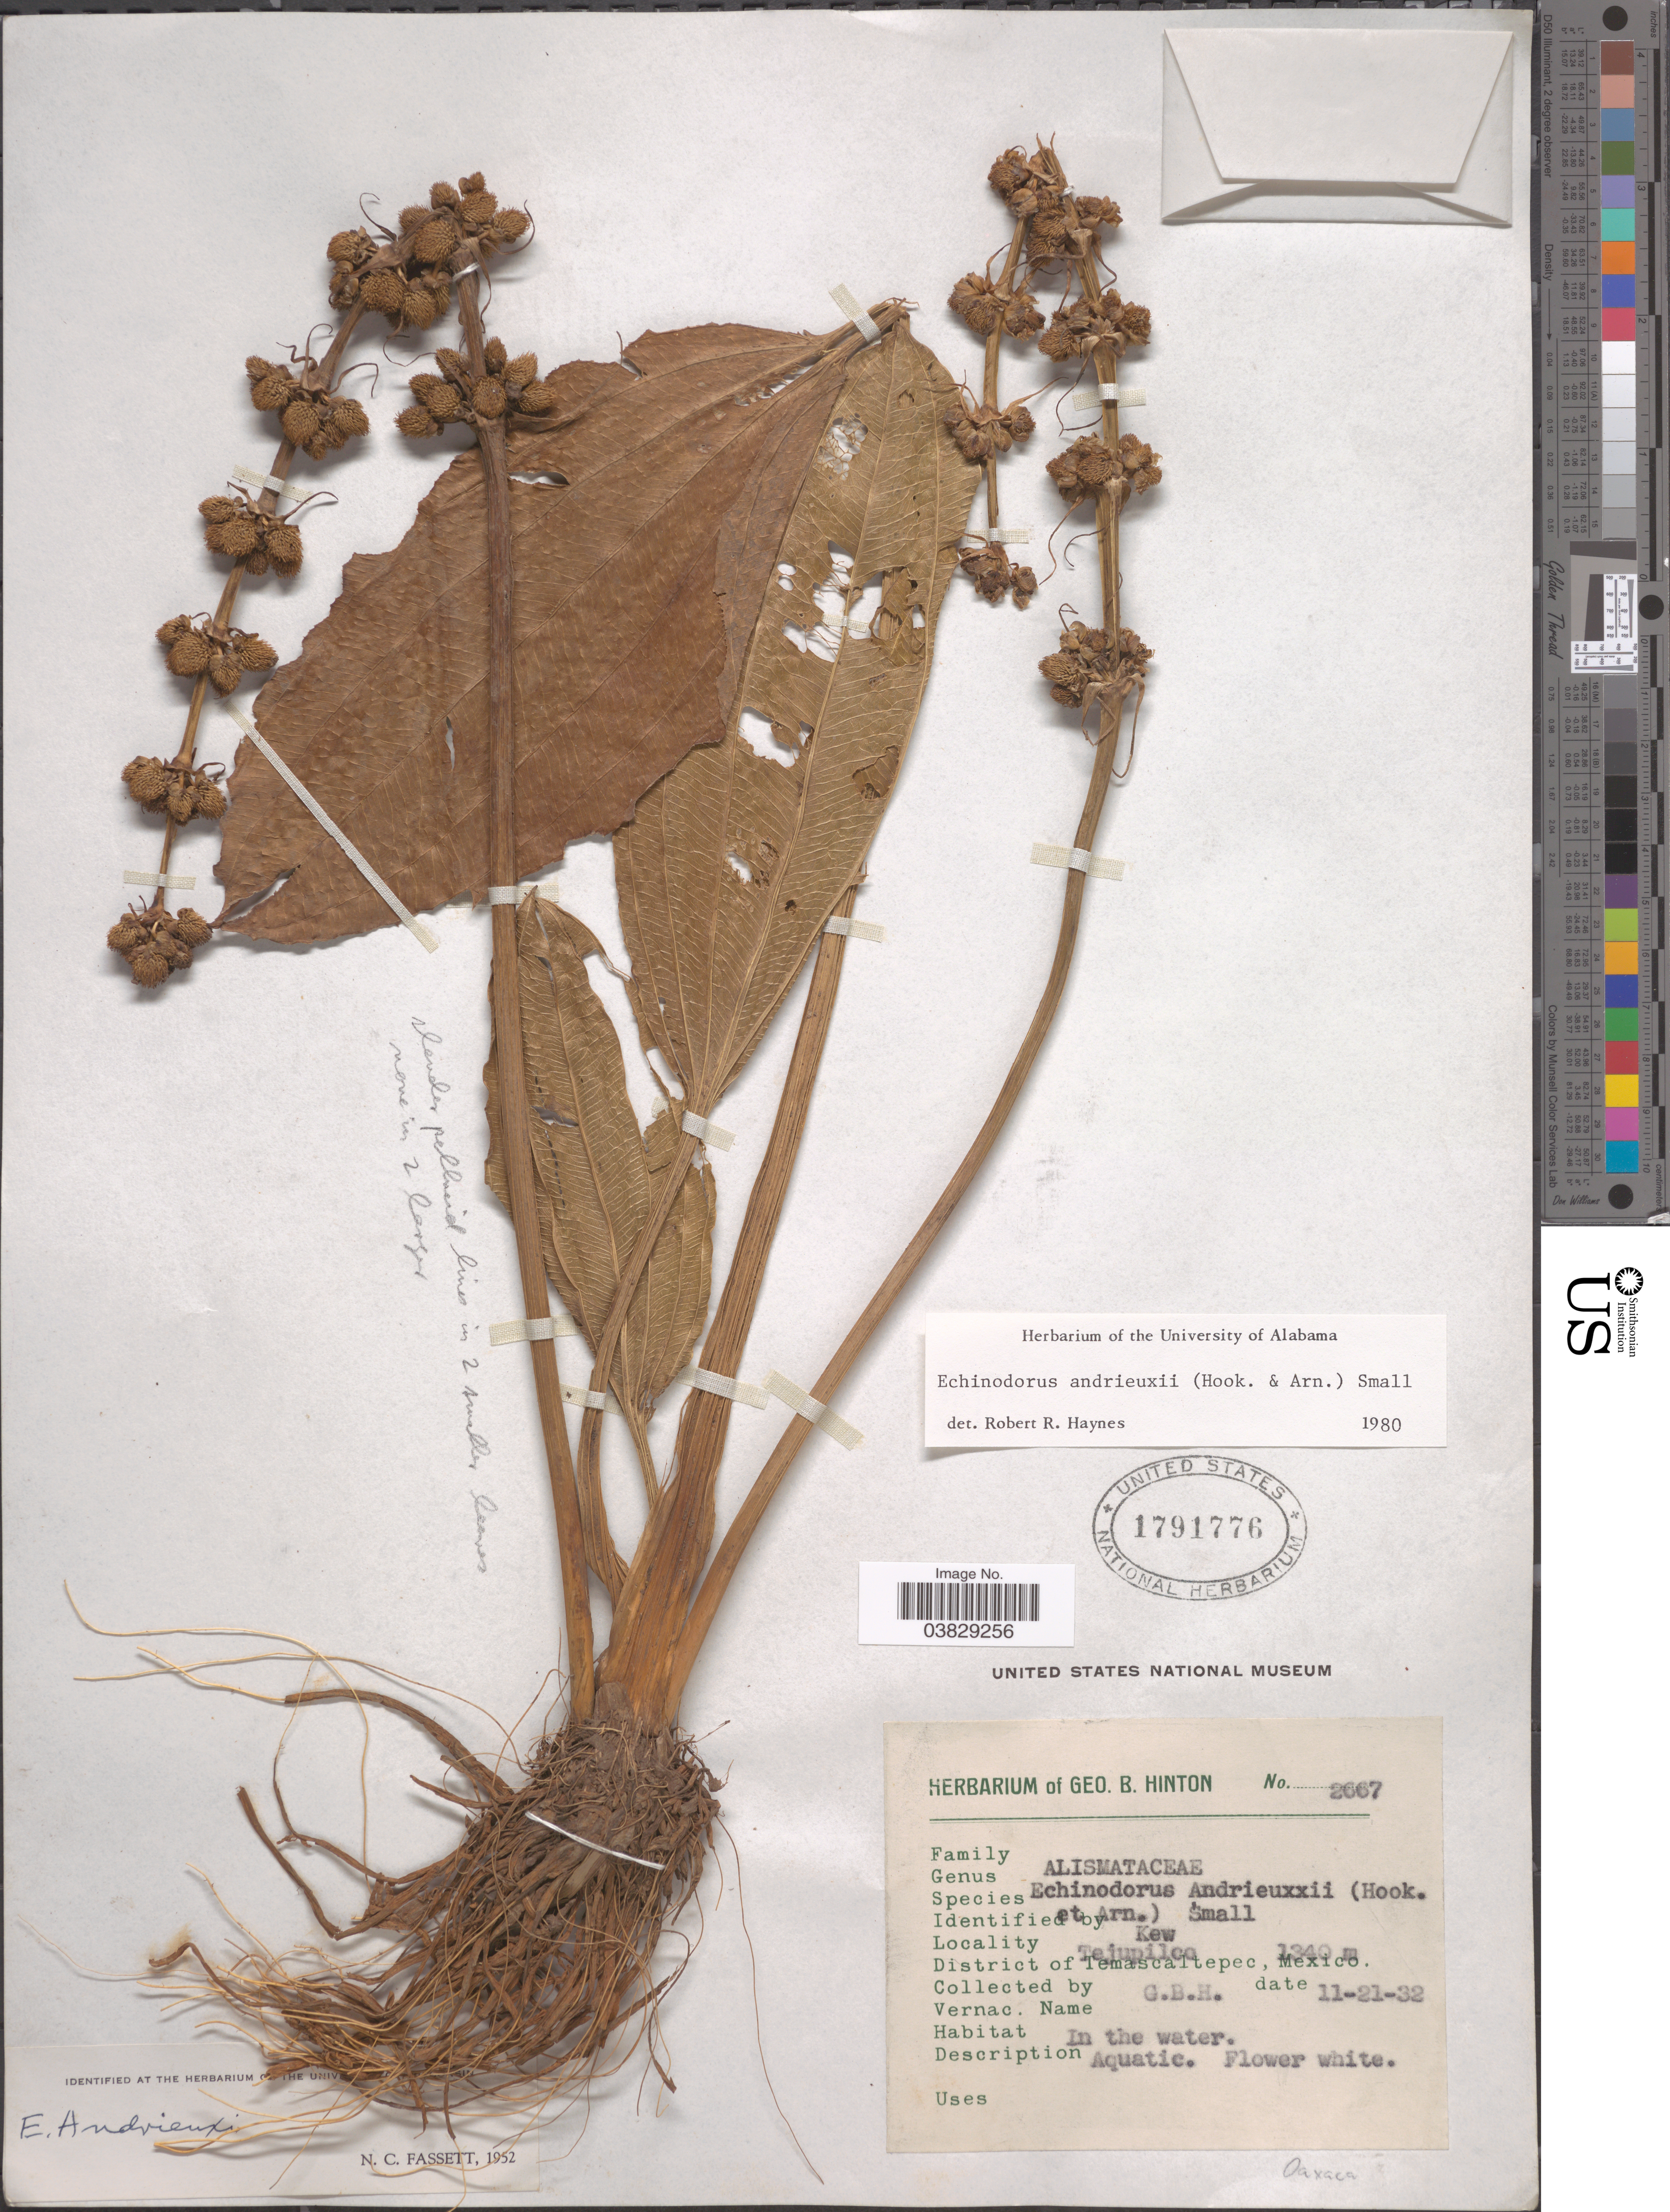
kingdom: Plantae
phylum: Tracheophyta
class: Liliopsida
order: Alismatales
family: Alismataceae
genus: Echinodorus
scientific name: Echinodorus andrieuxii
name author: (Hook. & Arn.) Small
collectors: G. B. Hinton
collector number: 2667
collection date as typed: Transcribed d/m/y: 21/11/32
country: Mexico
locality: Tejupilca. District of Temascaltepec.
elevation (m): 1340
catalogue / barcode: US 1791776